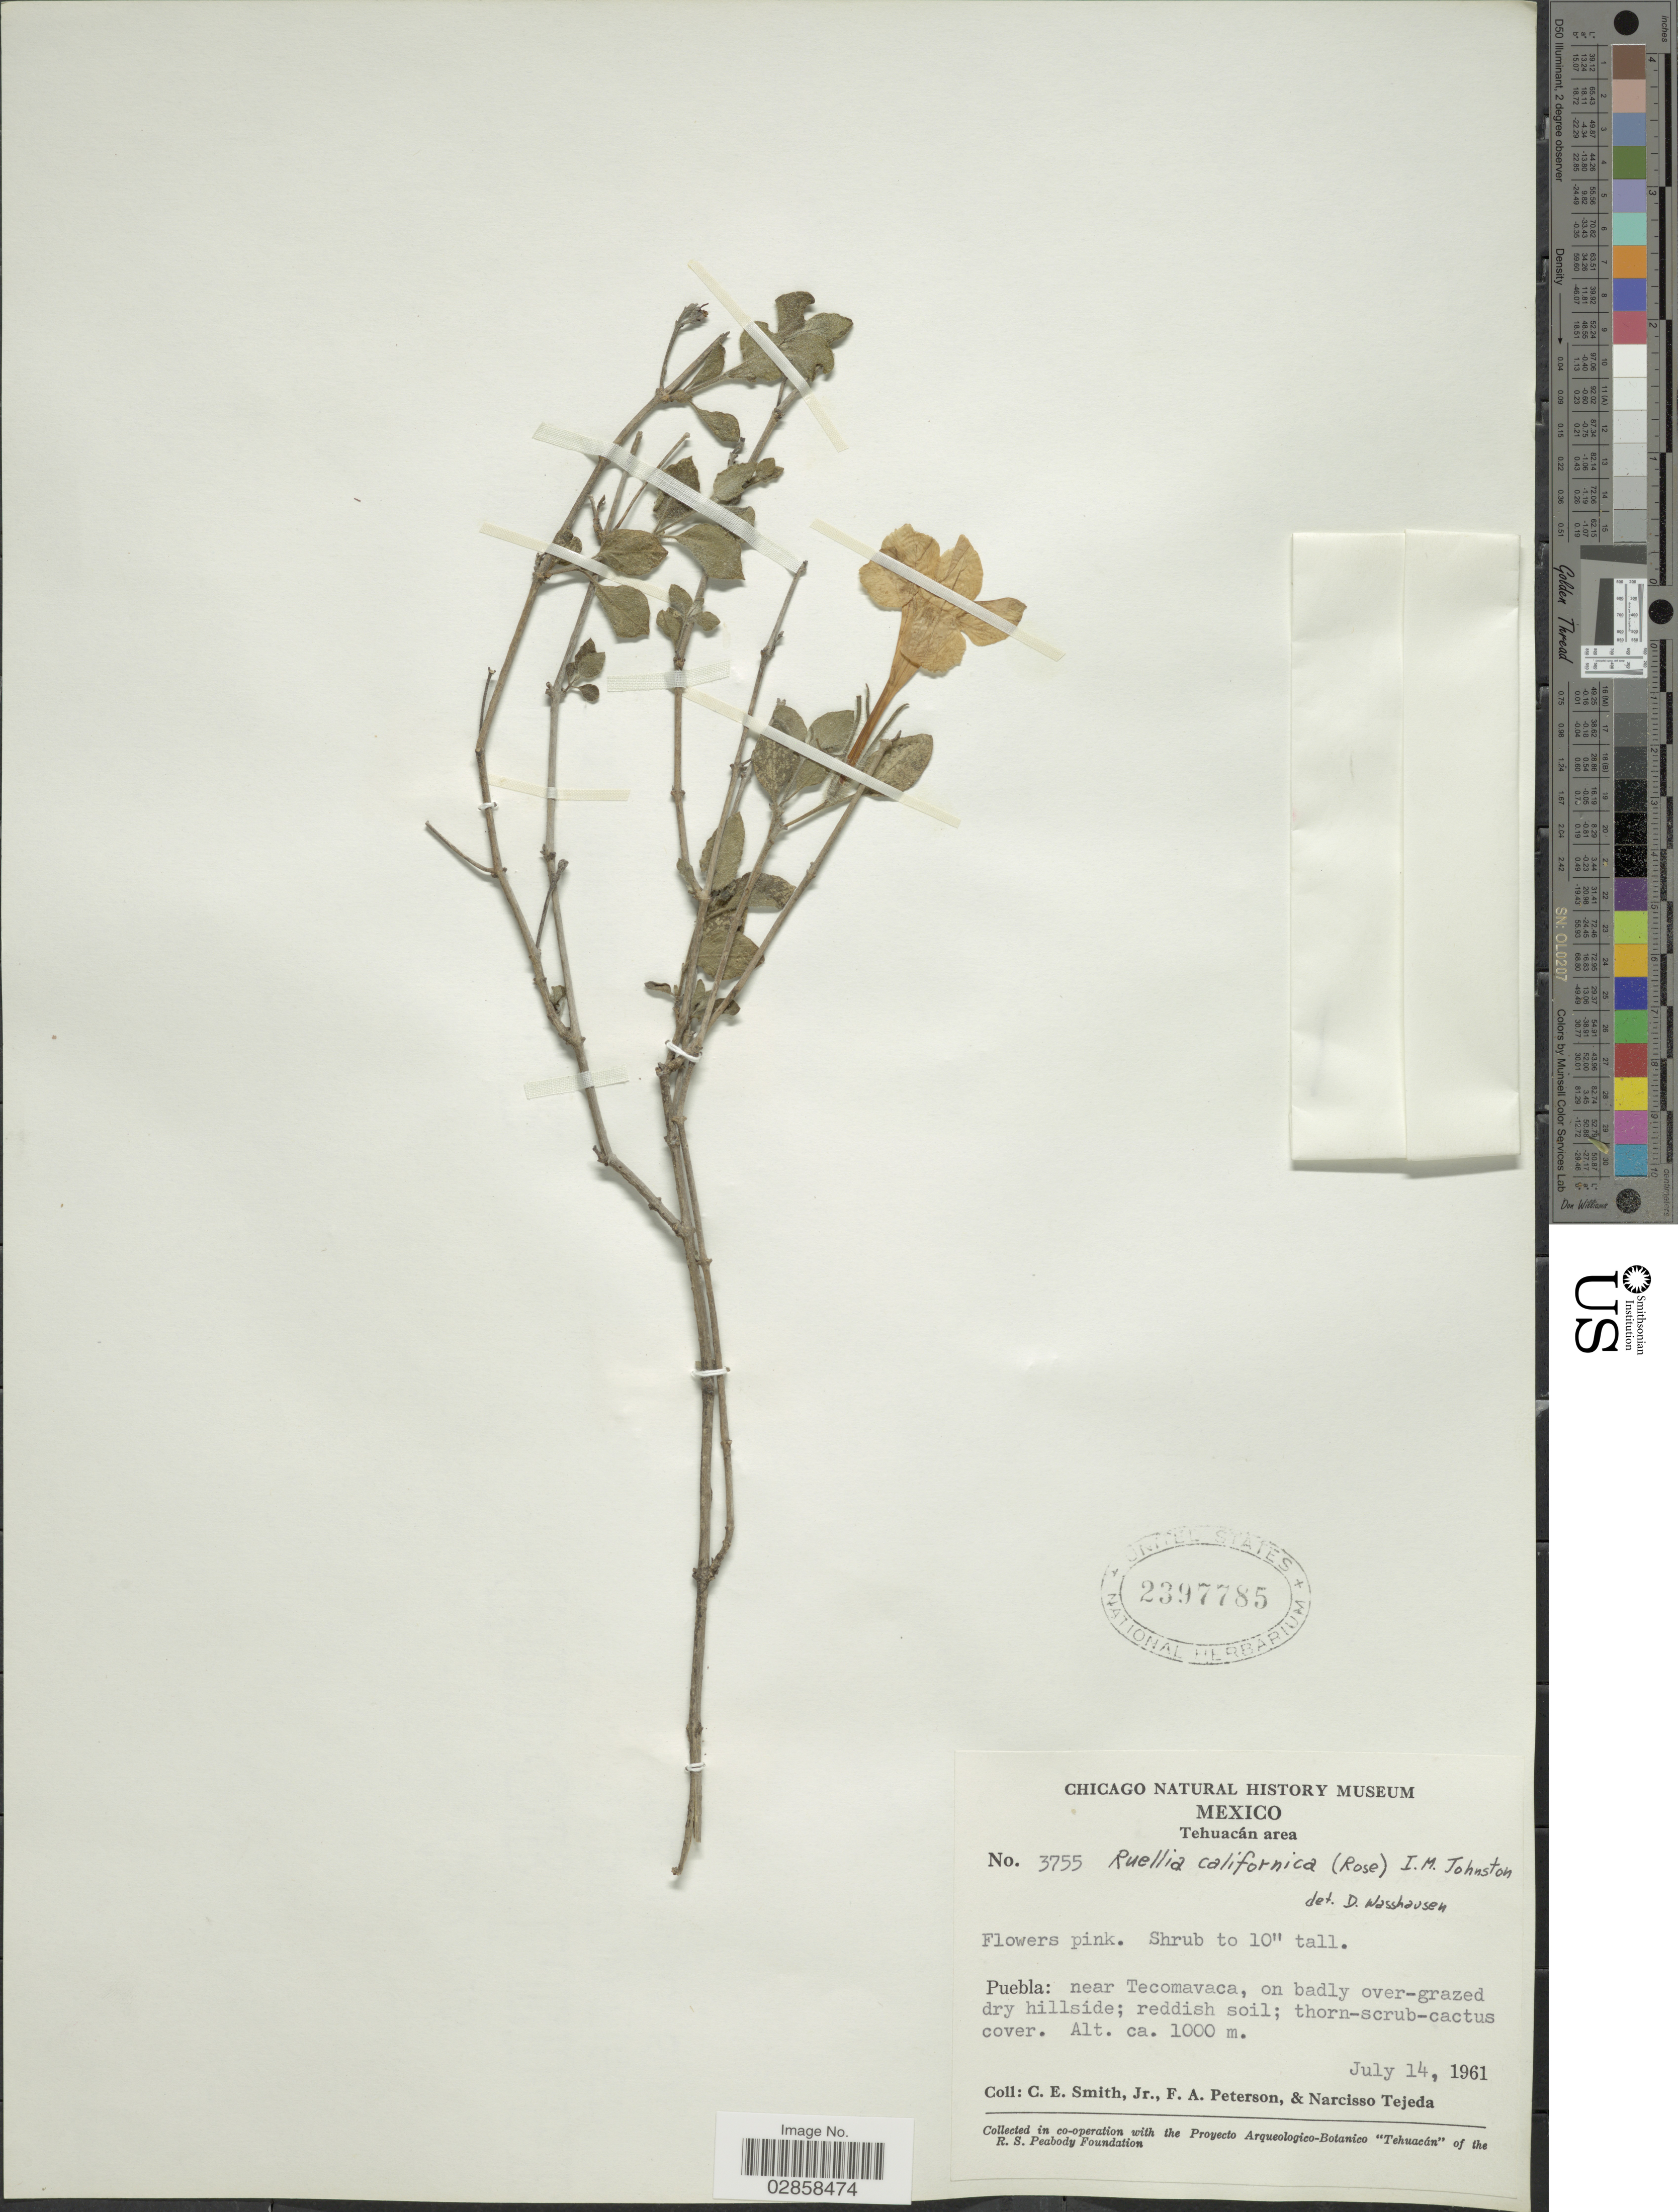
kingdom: Plantae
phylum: Tracheophyta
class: Magnoliopsida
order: Lamiales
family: Acanthaceae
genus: Ruellia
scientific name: Ruellia californica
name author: (Rose) I.M. Johnst.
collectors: C. E. Smith Jr., F. A. Peterson & N. Tejeda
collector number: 3755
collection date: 1961-07-14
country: Mexico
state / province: Puebla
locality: Tehuacán area. Near Tecomavaca.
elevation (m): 1000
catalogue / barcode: US 2397785